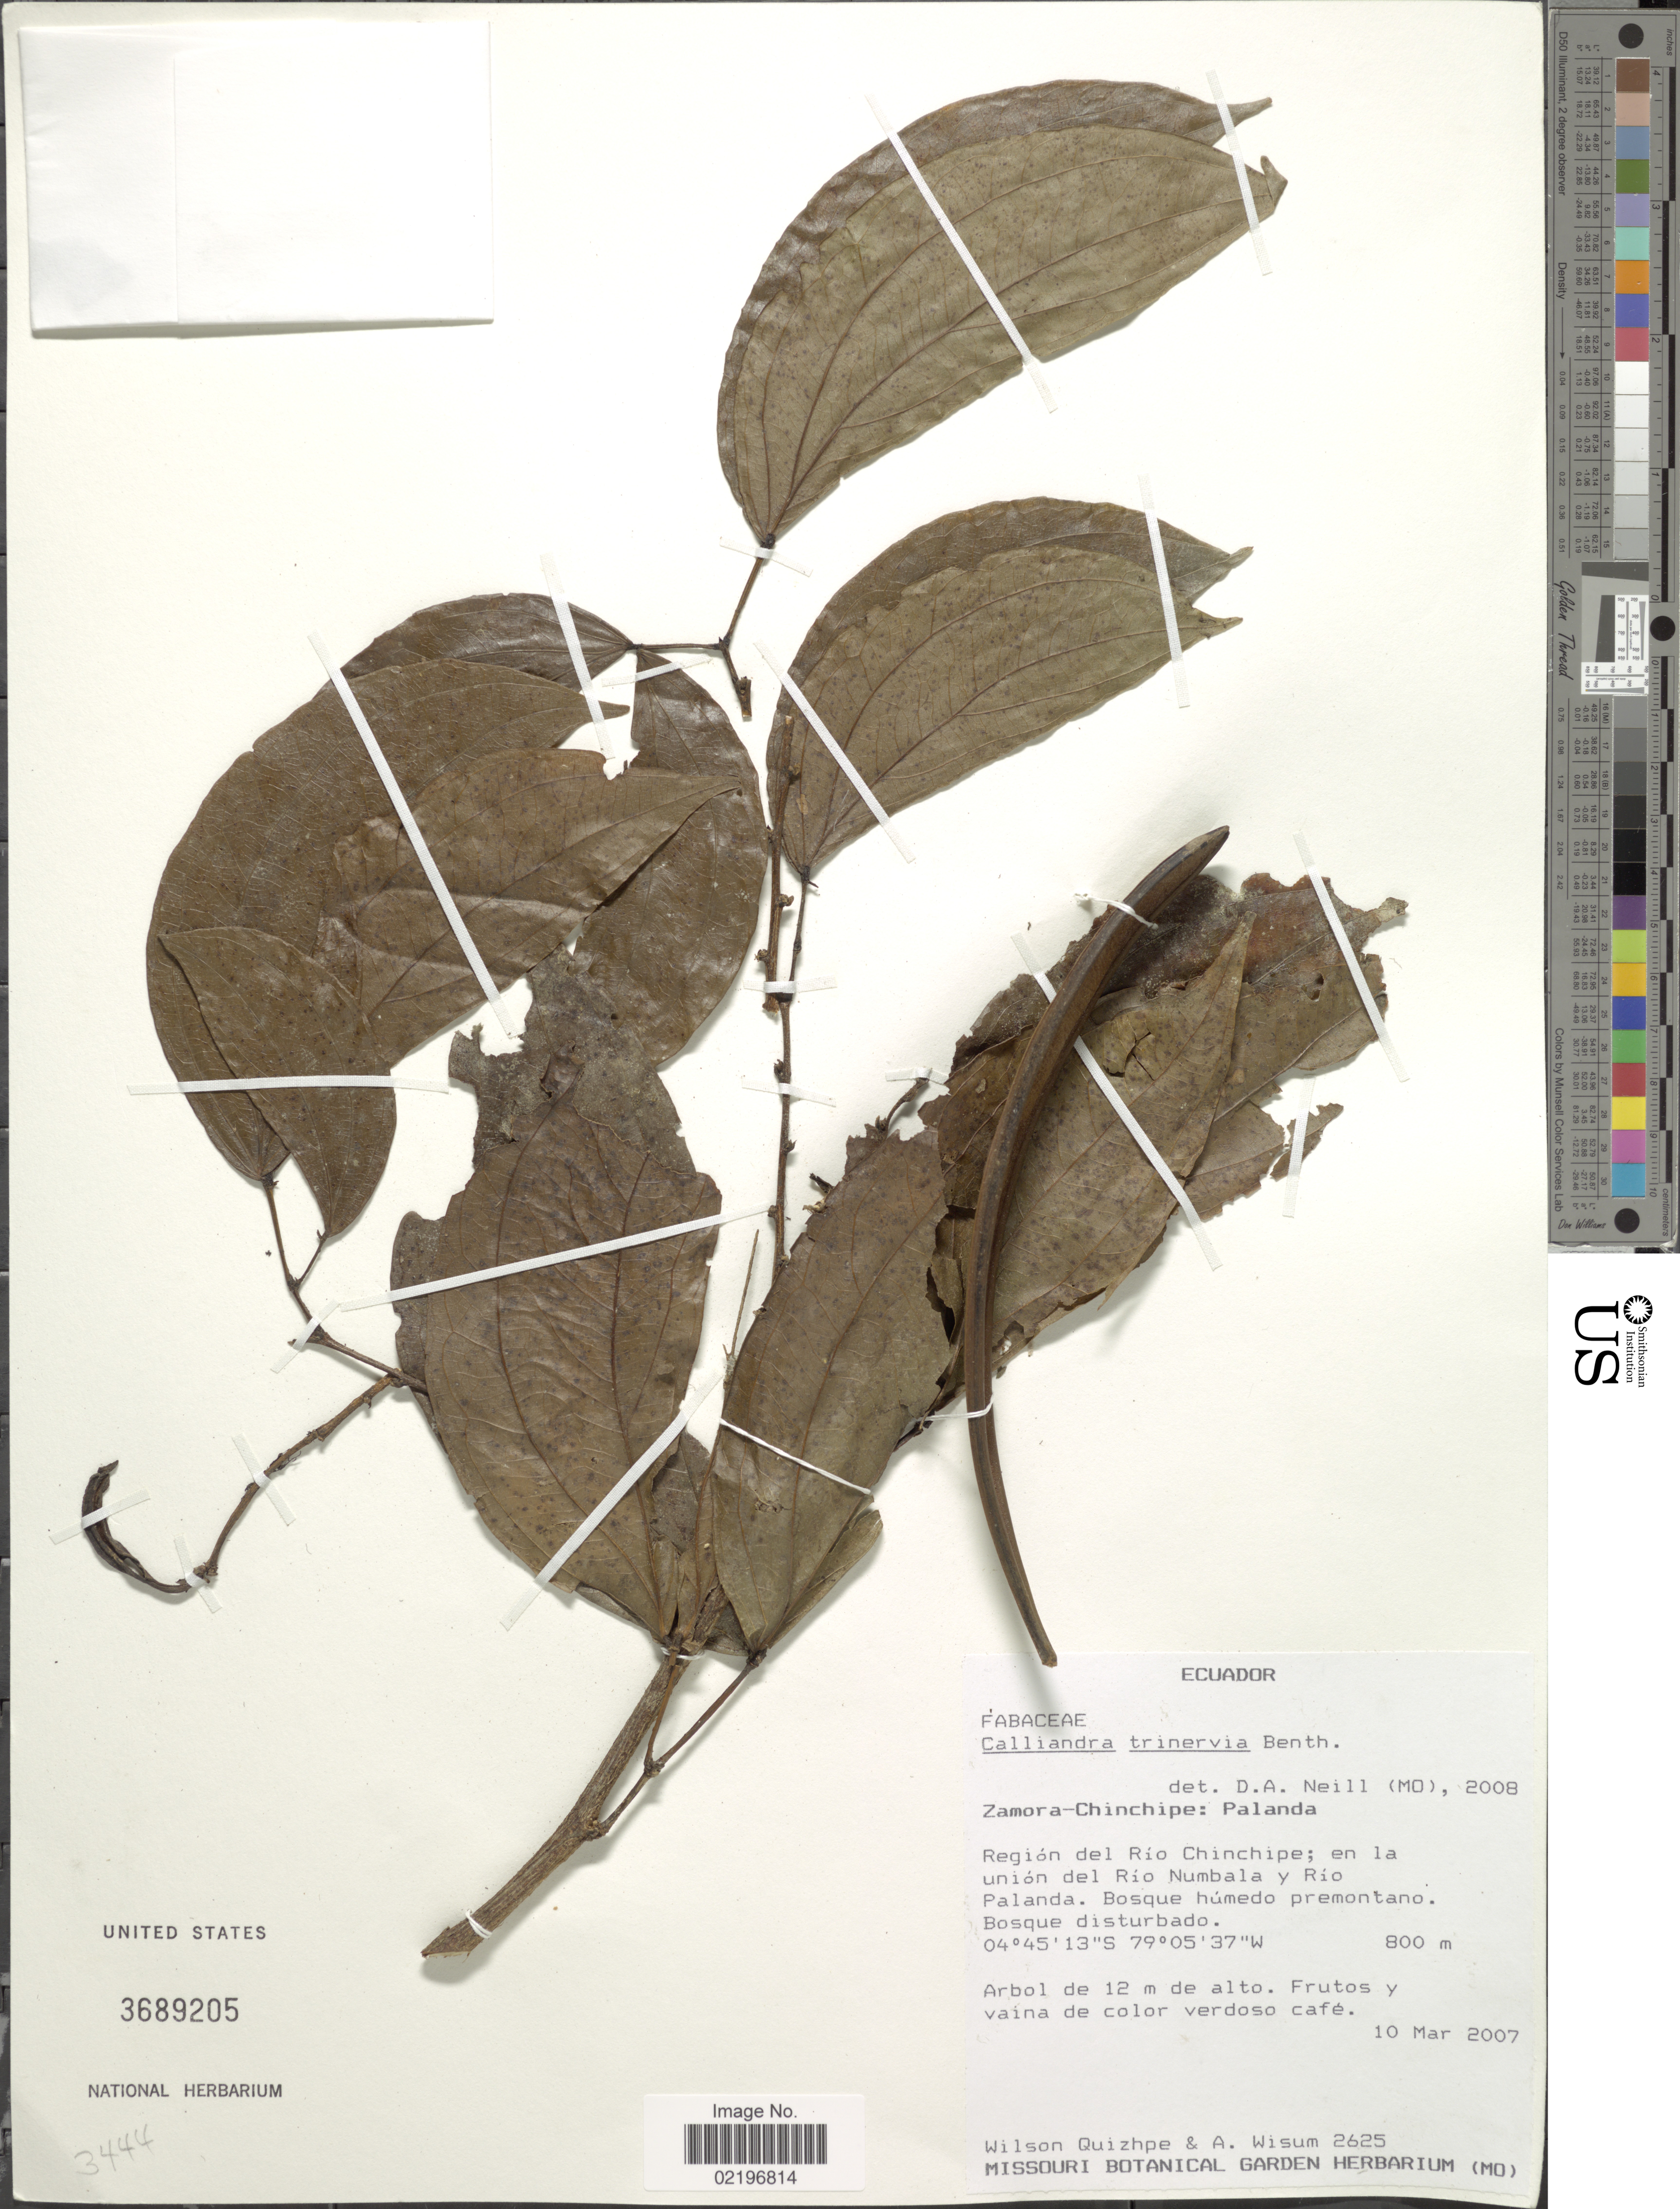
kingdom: Plantae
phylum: Tracheophyta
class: Magnoliopsida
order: Fabales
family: Fabaceae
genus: Calliandra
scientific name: Calliandra trinervia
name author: Benth.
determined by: Neill, David Alan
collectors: W. Quizhpe & A. Wisum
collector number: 2625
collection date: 2007-03-10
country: Ecuador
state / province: Zamora-Chinchipe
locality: Region del Rio Chinchipe; en la union del Rio Numbala y Rio Palanda. Bosque humedo premontano.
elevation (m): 800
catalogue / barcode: US 3689205